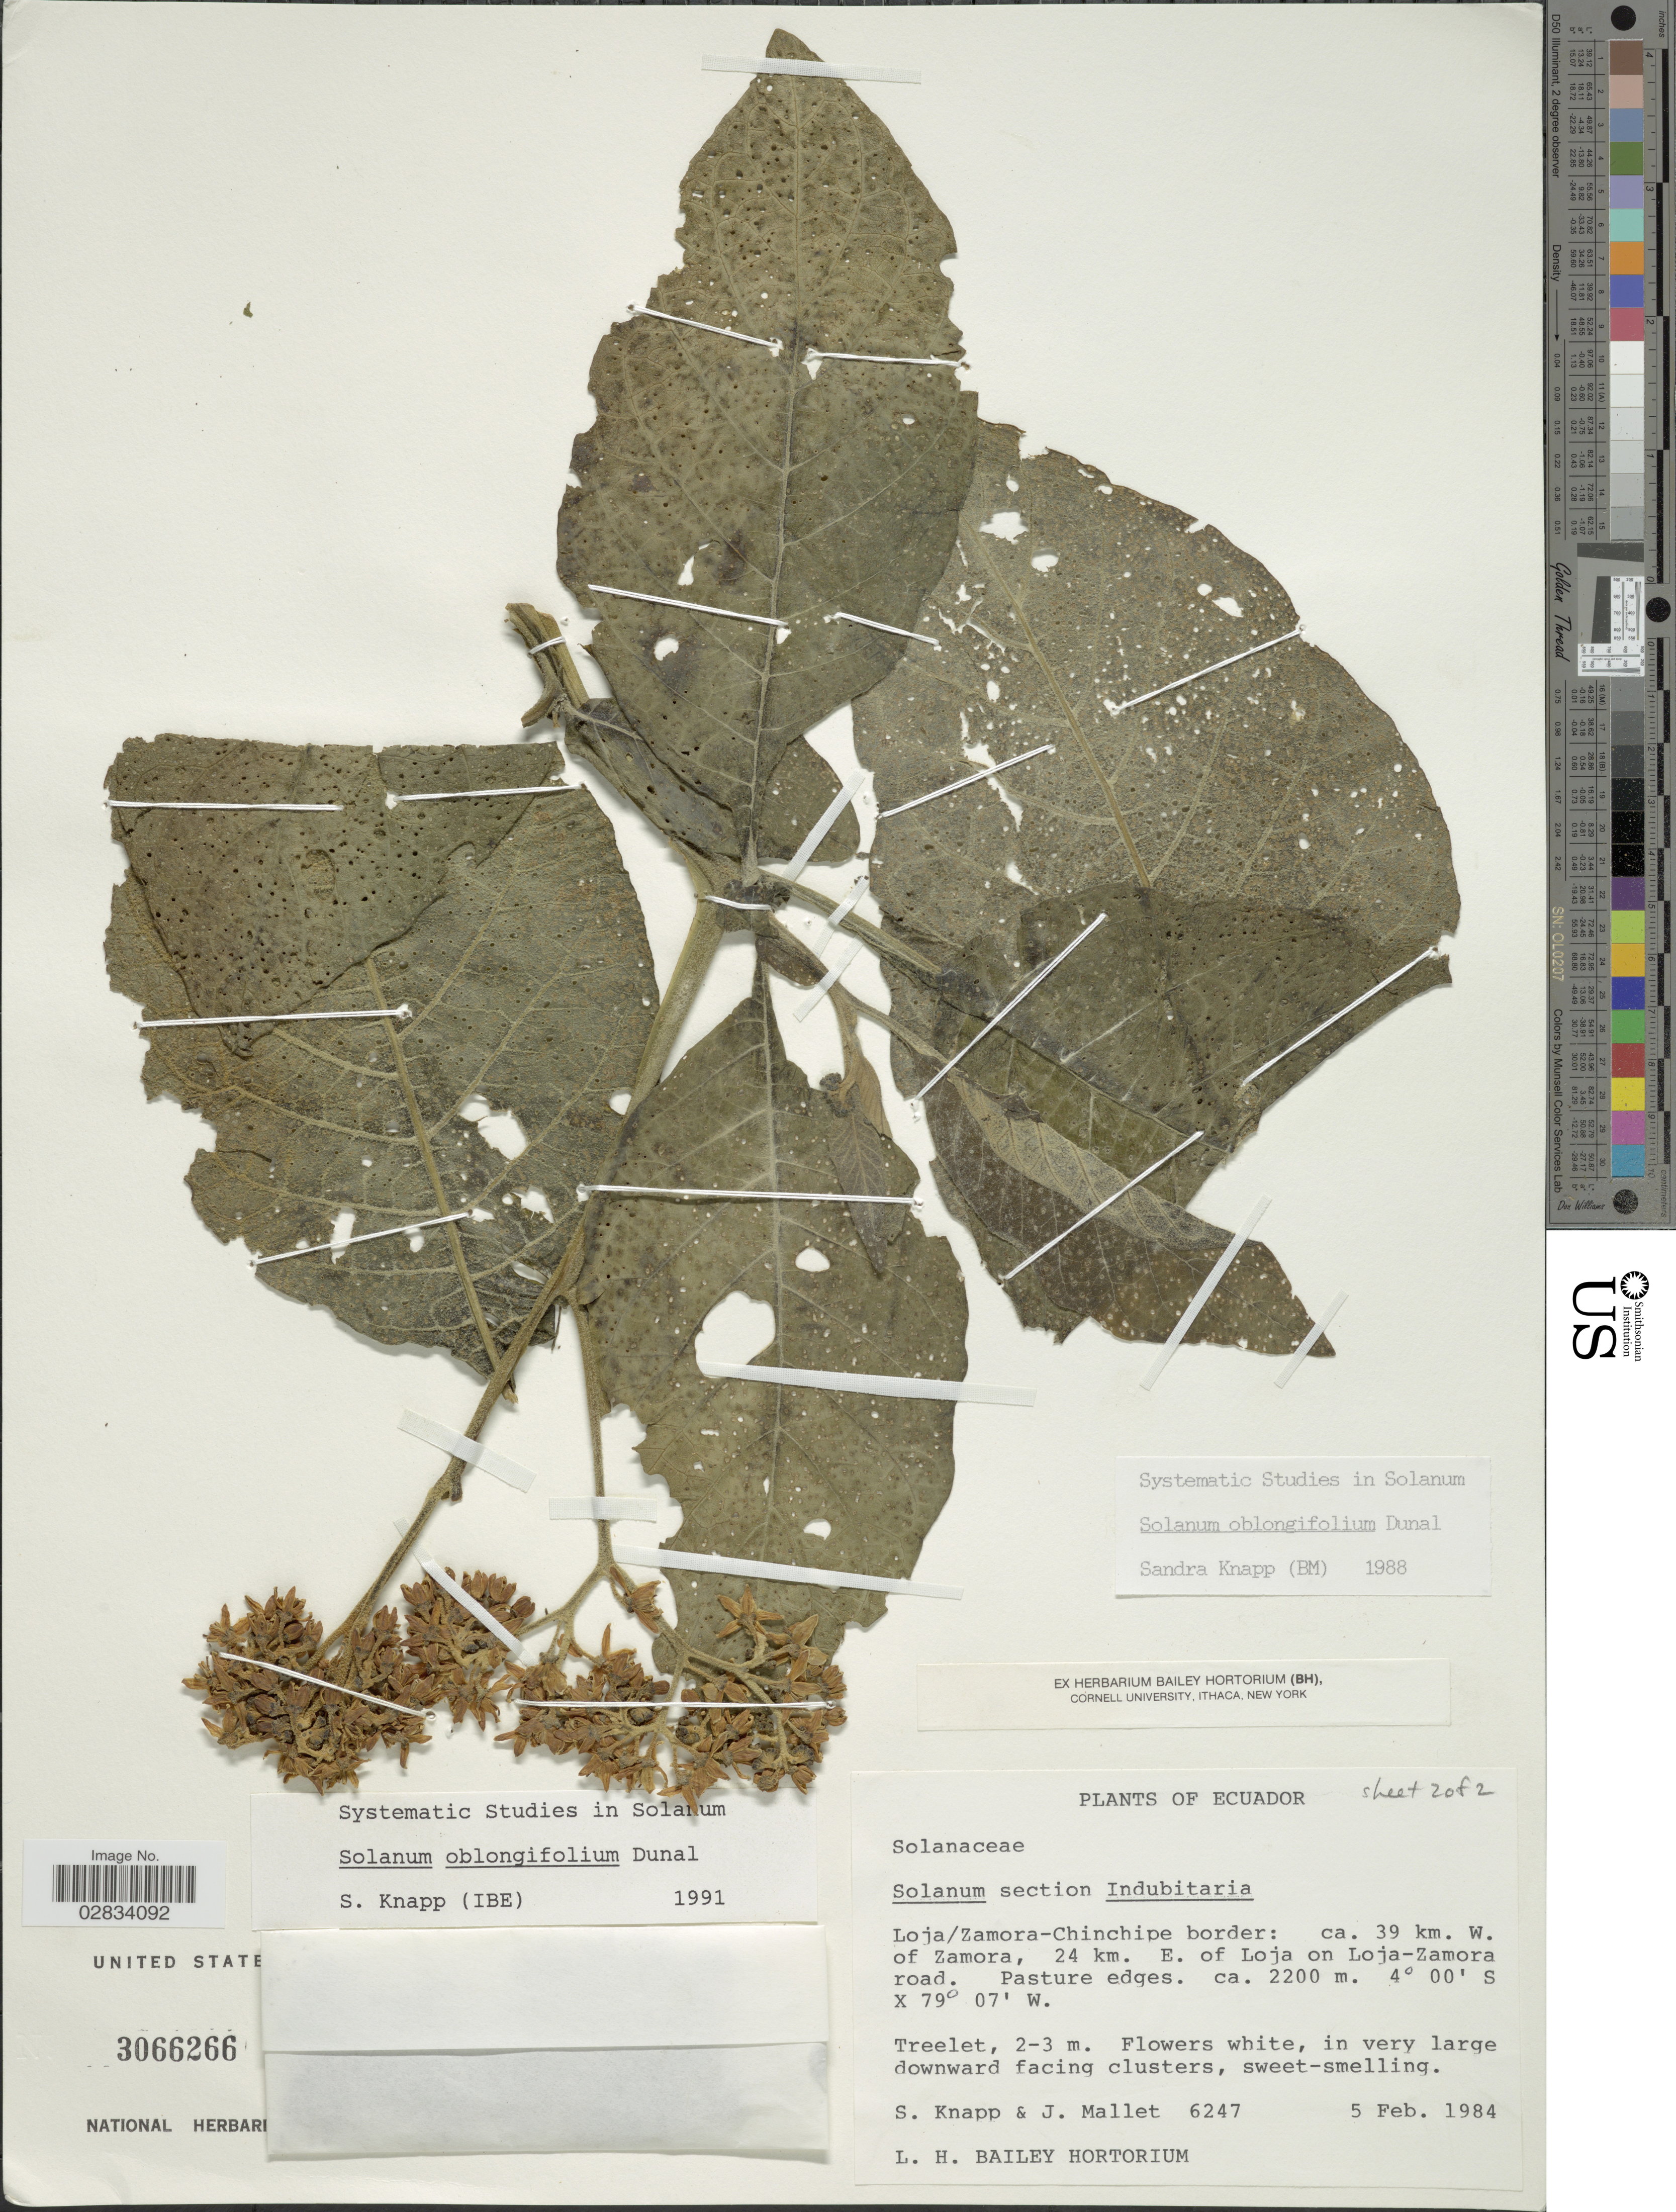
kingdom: Plantae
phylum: Tracheophyta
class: Magnoliopsida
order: Solanales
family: Solanaceae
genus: Solanum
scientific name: Solanum oblongifolium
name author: Duval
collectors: S. Knapp & J. Mallet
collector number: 6247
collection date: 1984-02-05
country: Ecuador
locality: Loja/Zamora-Chinchipe border, ca. 39 km. W. of Zamora, 24 km. E. of Loja on Loja-Zamora road.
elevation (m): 2200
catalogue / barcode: US 3066266